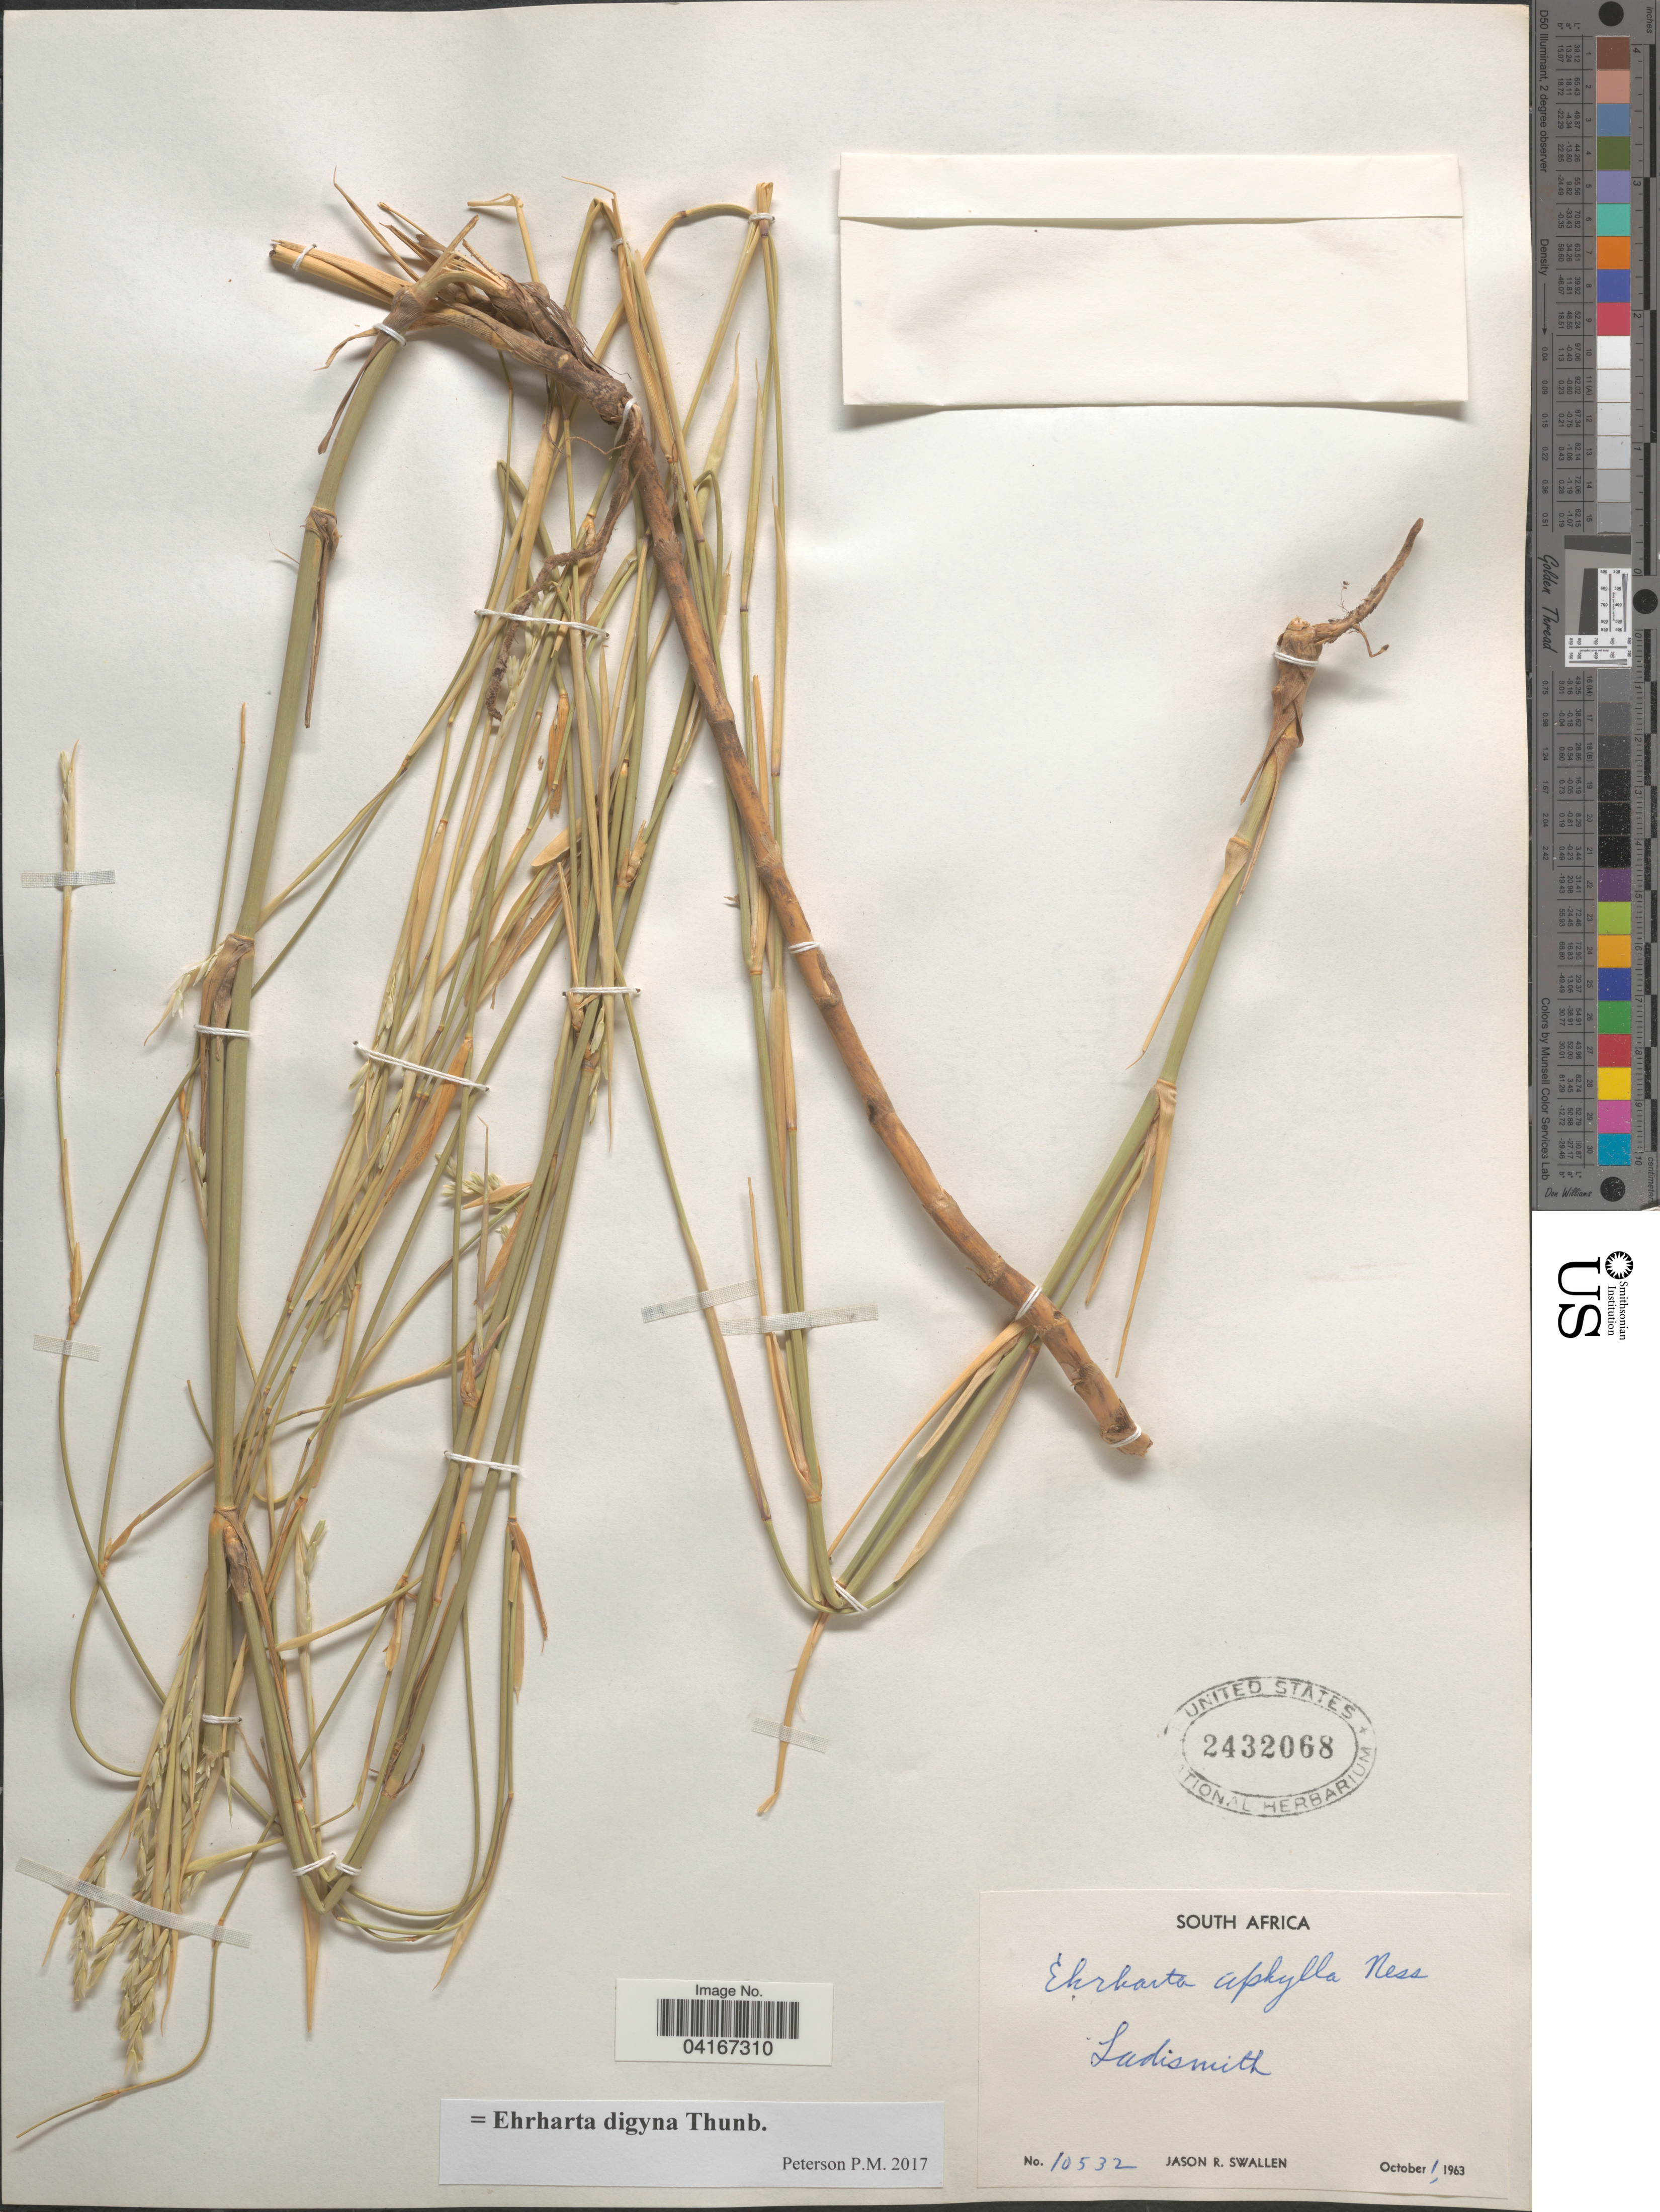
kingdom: Plantae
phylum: Tracheophyta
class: Liliopsida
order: Poales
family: Poaceae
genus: Ehrharta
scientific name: Ehrharta digyna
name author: Thunb.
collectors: J. R. Swallen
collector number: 10532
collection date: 1963-10-01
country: South Africa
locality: Ladismith.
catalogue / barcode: US 2432068